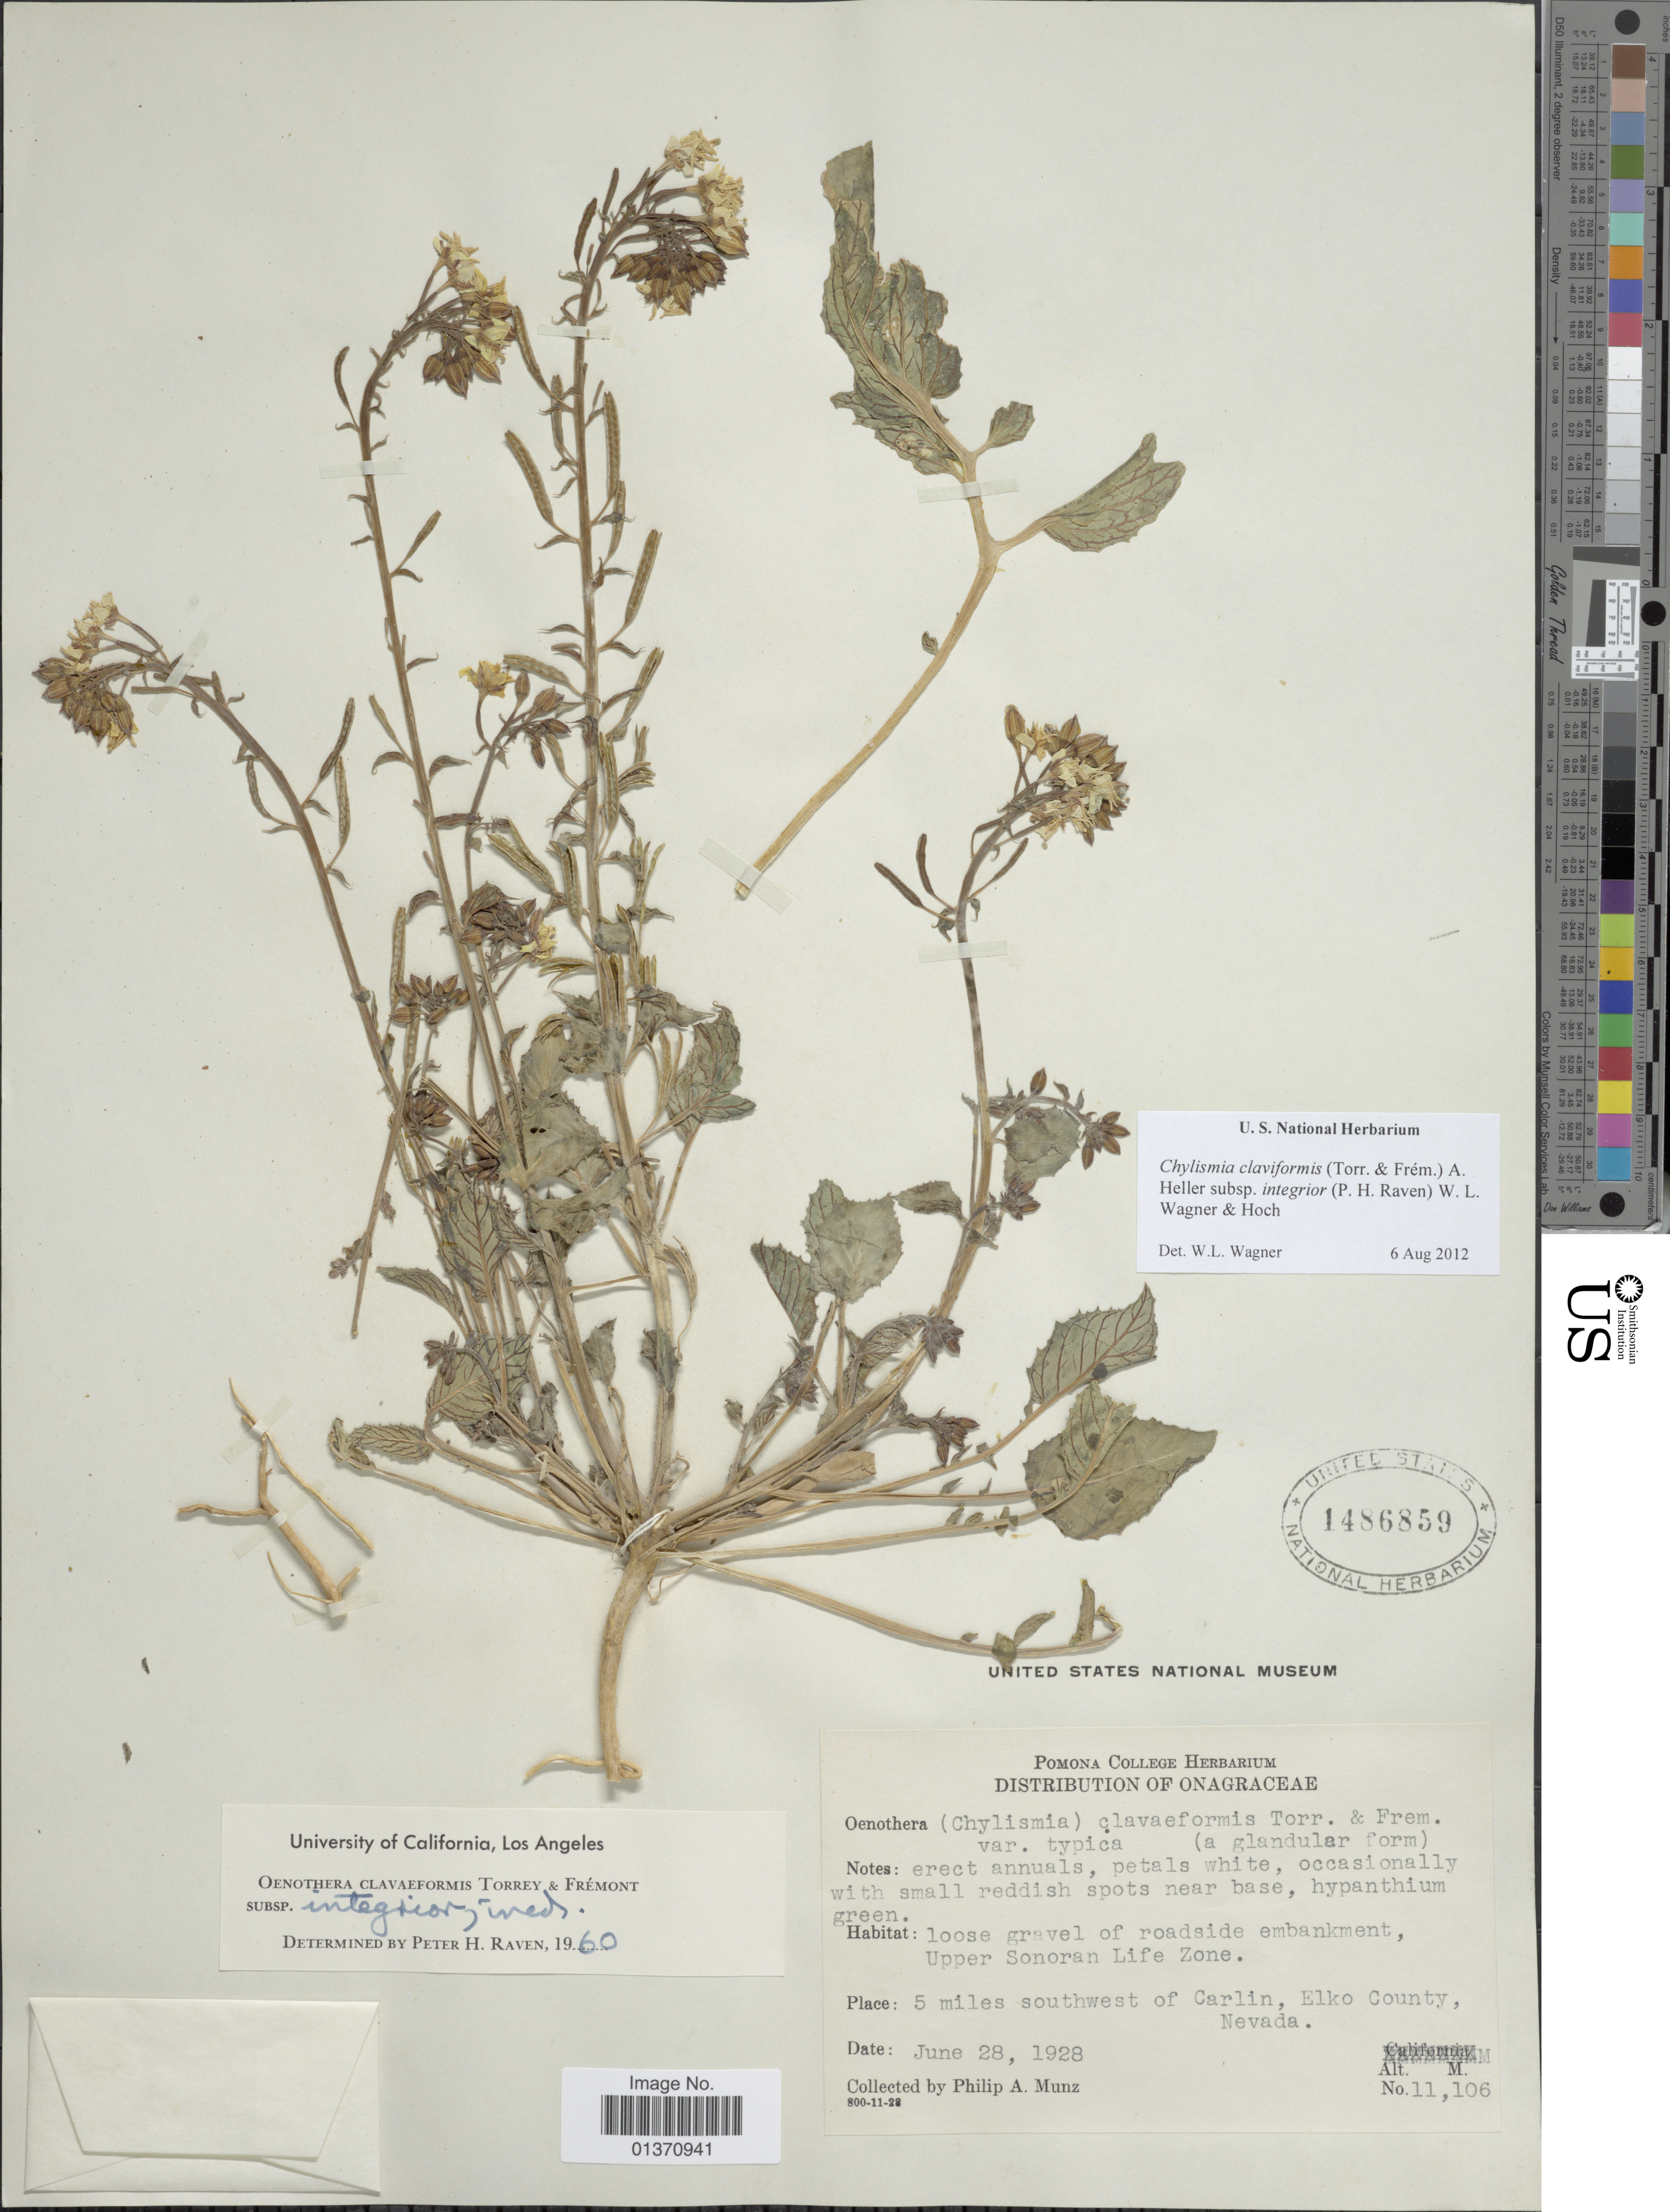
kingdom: Plantae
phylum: Tracheophyta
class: Magnoliopsida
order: Myrtales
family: Onagraceae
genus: Chylismia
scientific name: Chylismia claviformis subsp. integrior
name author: (P.H. Raven) W.L. Wagner & Hoch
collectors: P. A. Munz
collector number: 11106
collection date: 1928-06-28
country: United States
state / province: Nevada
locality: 5 miles southwest of Carlin, Elko County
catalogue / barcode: US 1486859